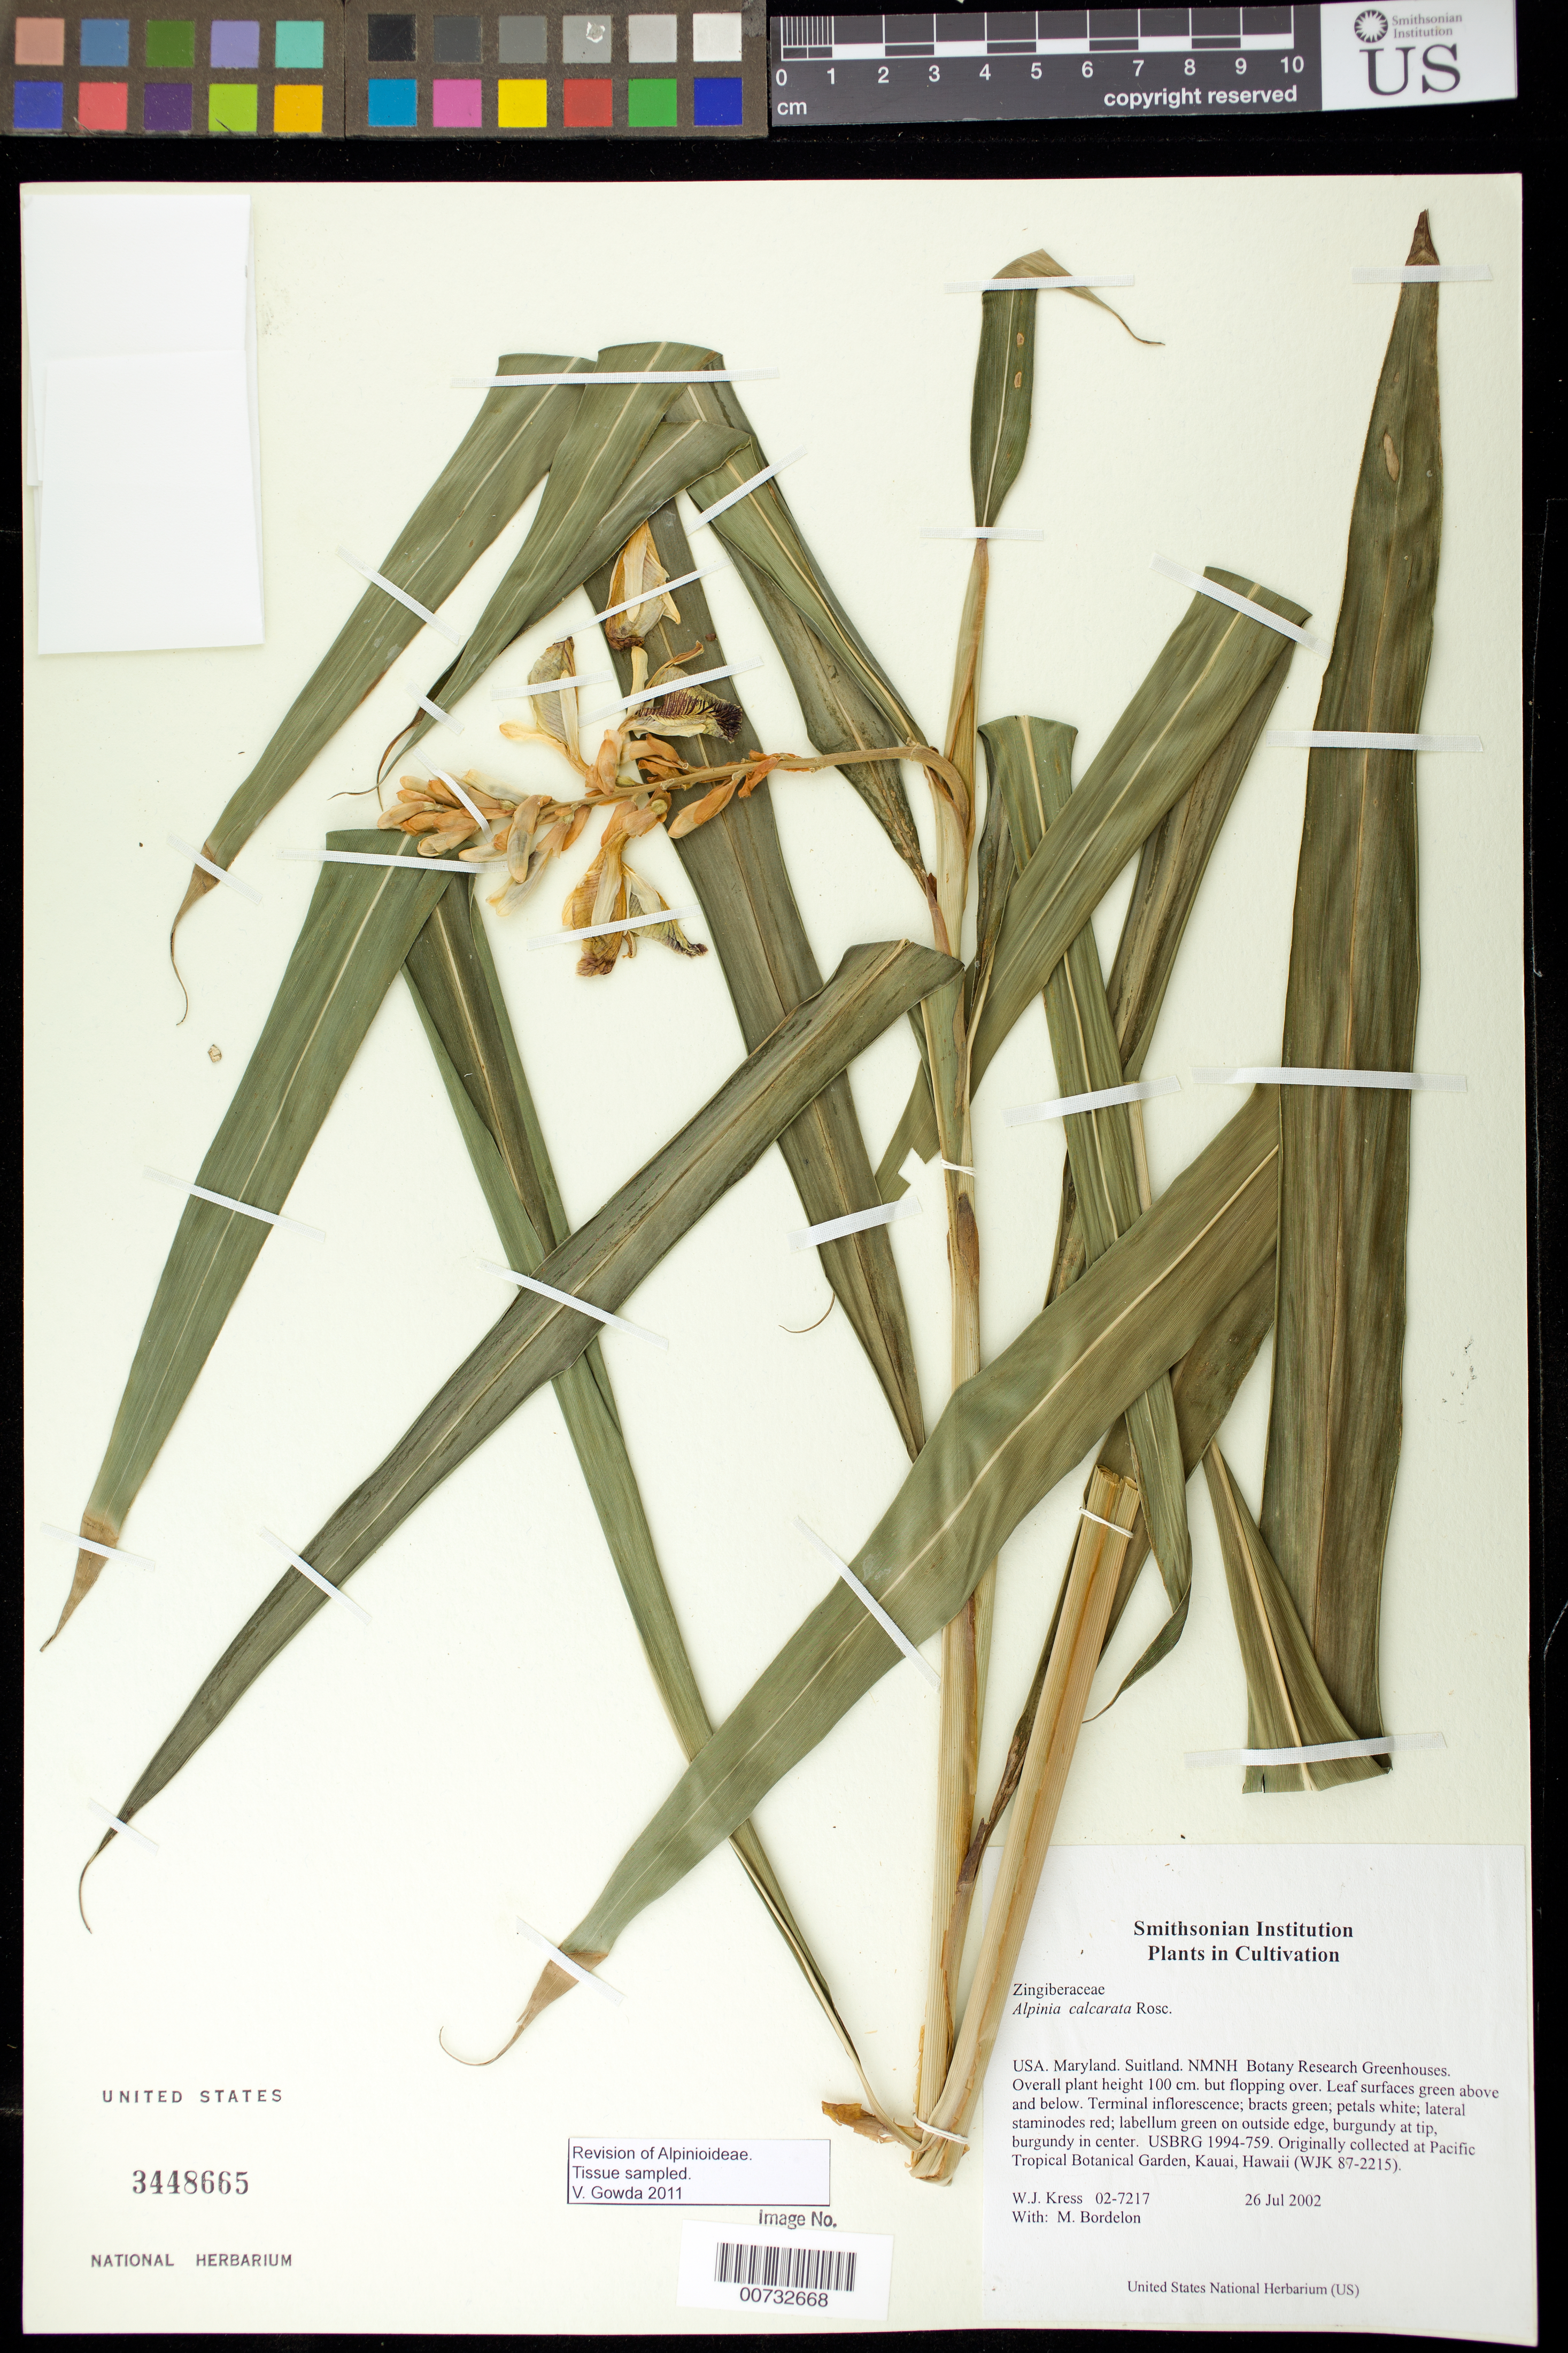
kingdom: Plantae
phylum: Tracheophyta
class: Liliopsida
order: Zingiberales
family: Zingiberaceae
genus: Alpinia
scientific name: Alpinia calcarata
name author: Roscoe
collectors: W. J. Kress & M. Bordelon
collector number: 02-7217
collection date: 2002-07-26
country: United States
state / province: Maryland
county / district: Prince George's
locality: NMNH Botany Research Greenhouses. Suitland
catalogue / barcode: US 3448665